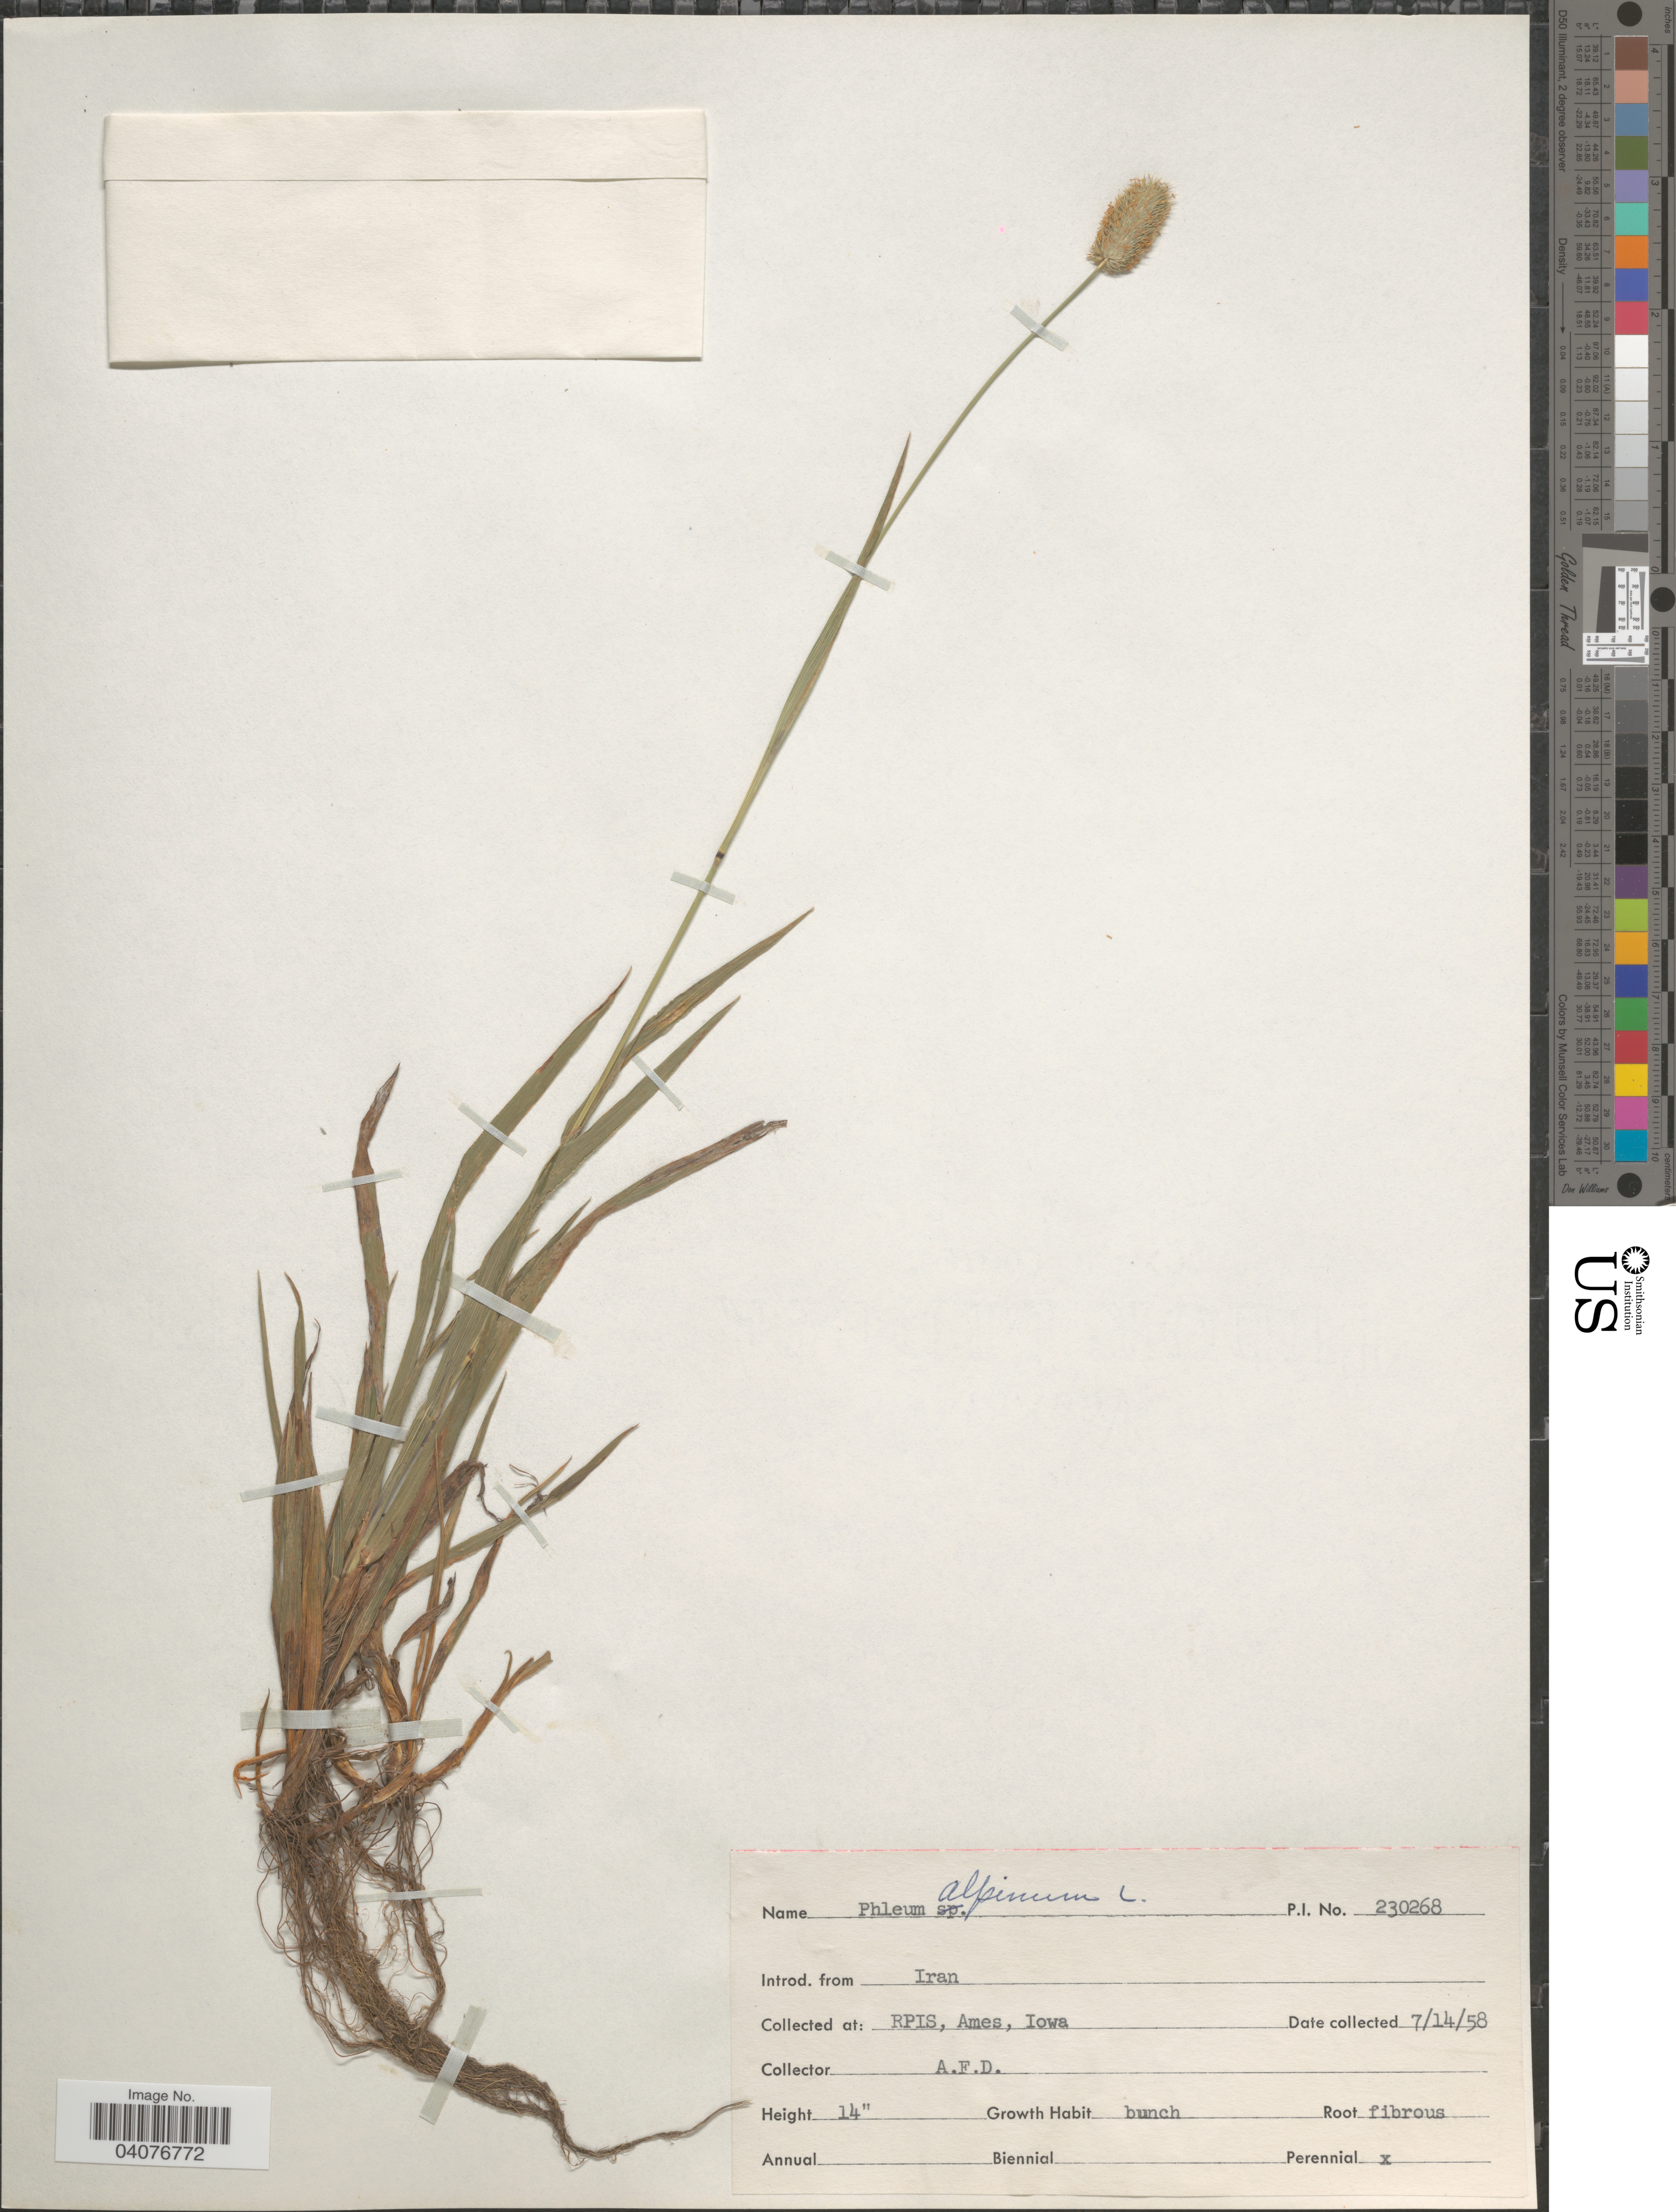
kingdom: Plantae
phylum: Tracheophyta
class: Liliopsida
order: Poales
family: Poaceae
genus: Phleum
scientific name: Phleum alpinum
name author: L.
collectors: A. D.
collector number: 230268?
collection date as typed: Transcribed d/m/y: 14/7/58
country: United States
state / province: Iowa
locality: RPIS, Ames.